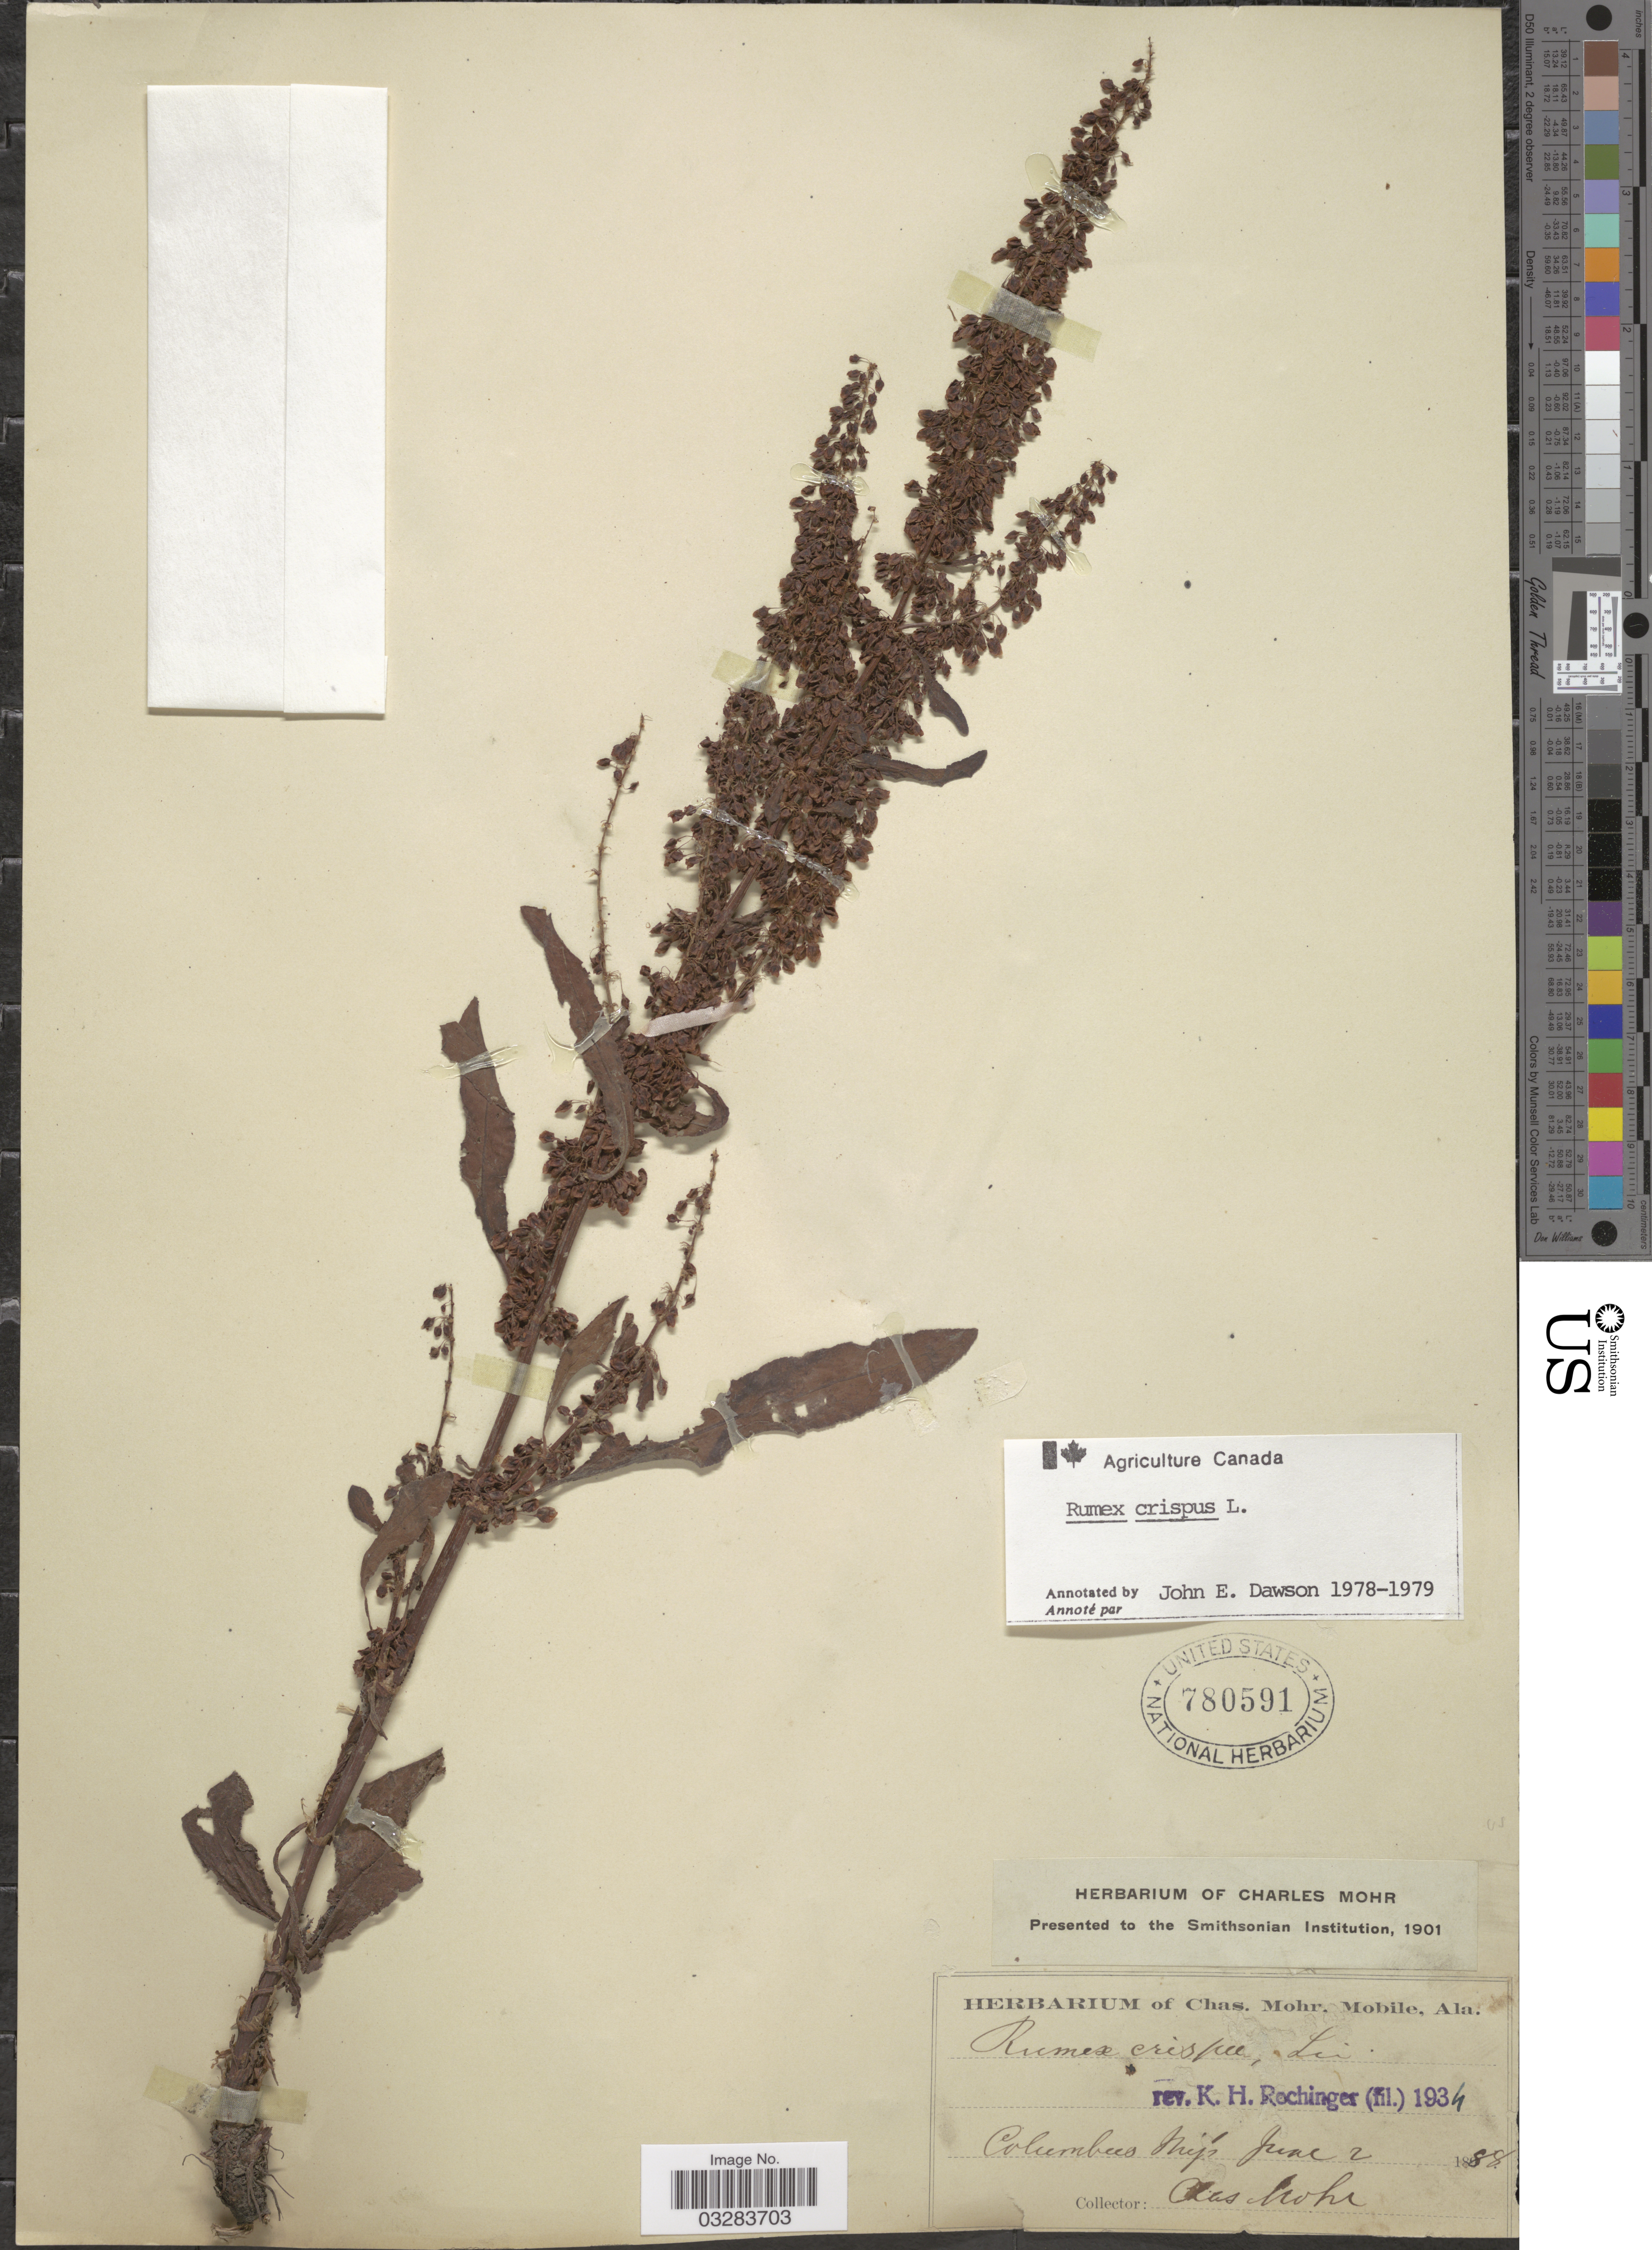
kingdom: Plantae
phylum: Tracheophyta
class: Magnoliopsida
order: Caryophyllales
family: Polygonaceae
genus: Rumex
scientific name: Rumex crispus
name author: L.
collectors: Mohr, C. T. (herbarium)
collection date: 1888-06-02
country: United States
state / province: Mississippi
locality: Columbus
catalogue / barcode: US 780591